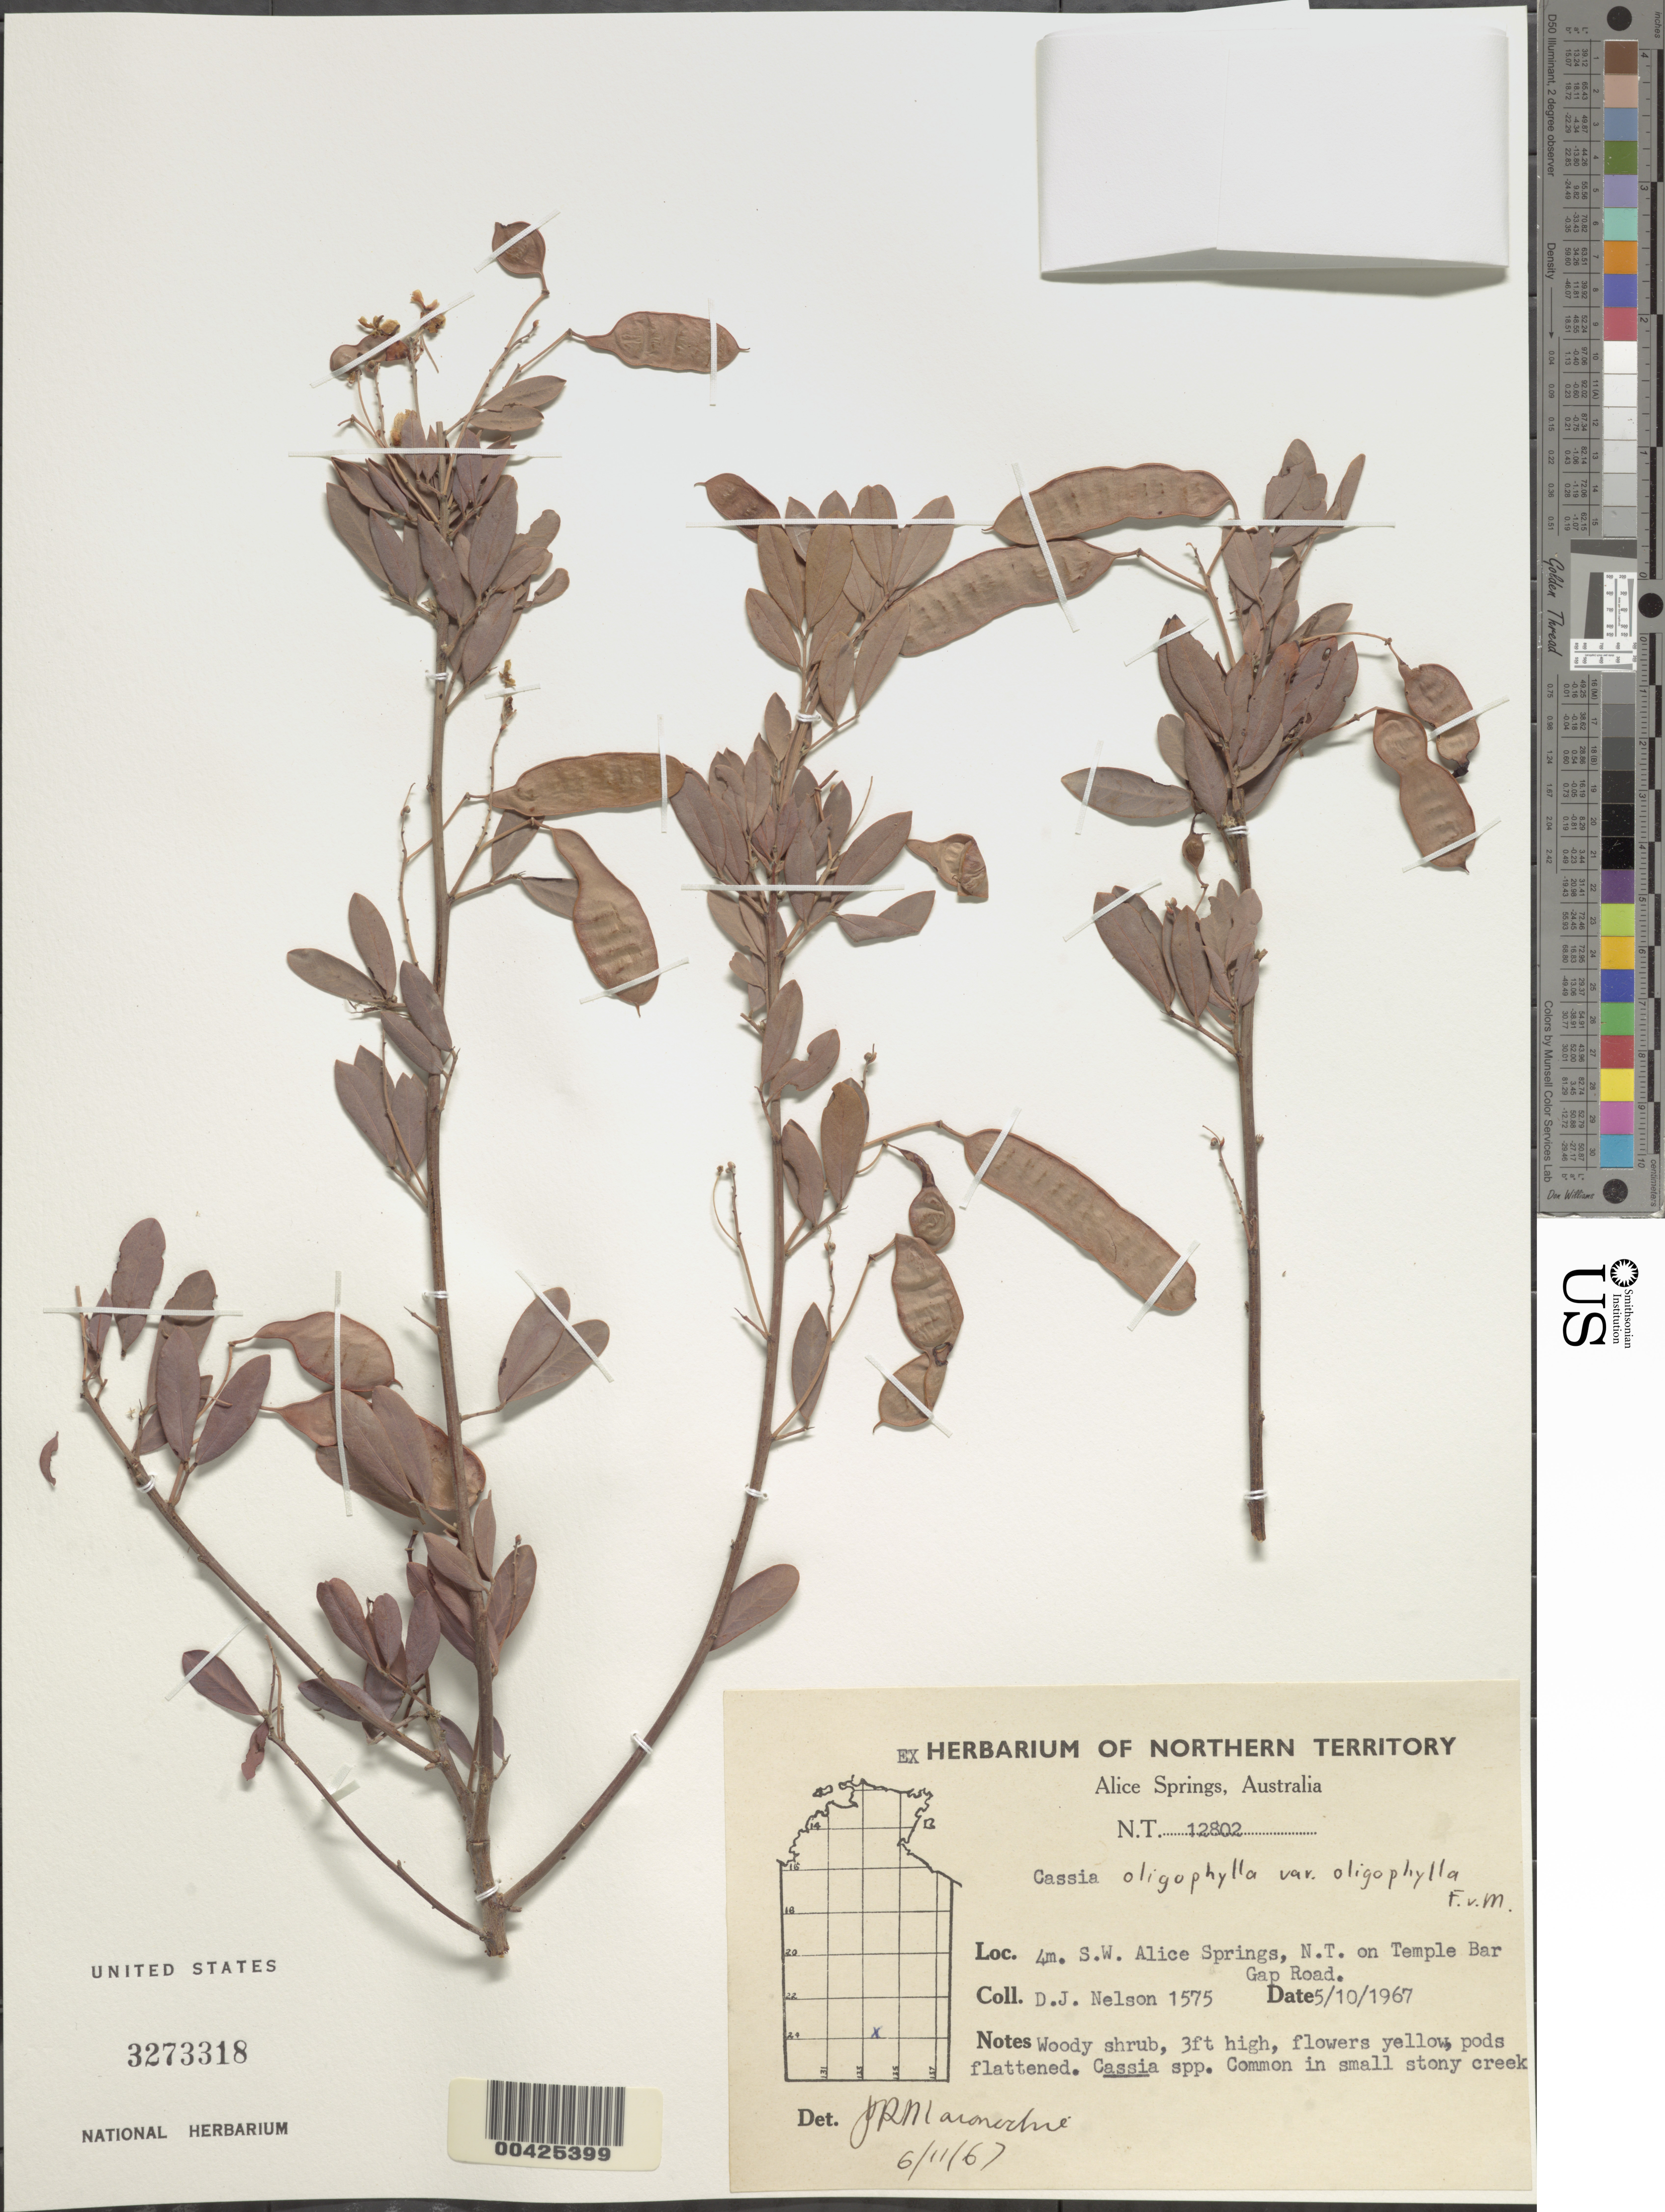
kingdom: Plantae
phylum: Tracheophyta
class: Magnoliopsida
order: Fabales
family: Fabaceae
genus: Senna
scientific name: Senna artemisioides subsp. oligophylla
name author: (F. Muell.) Randell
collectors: D. J. Nelson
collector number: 1575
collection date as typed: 10 May 1967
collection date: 1967-05-10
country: Australia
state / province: Northern Territory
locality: Alice springs, temple bar gap road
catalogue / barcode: US 3273318